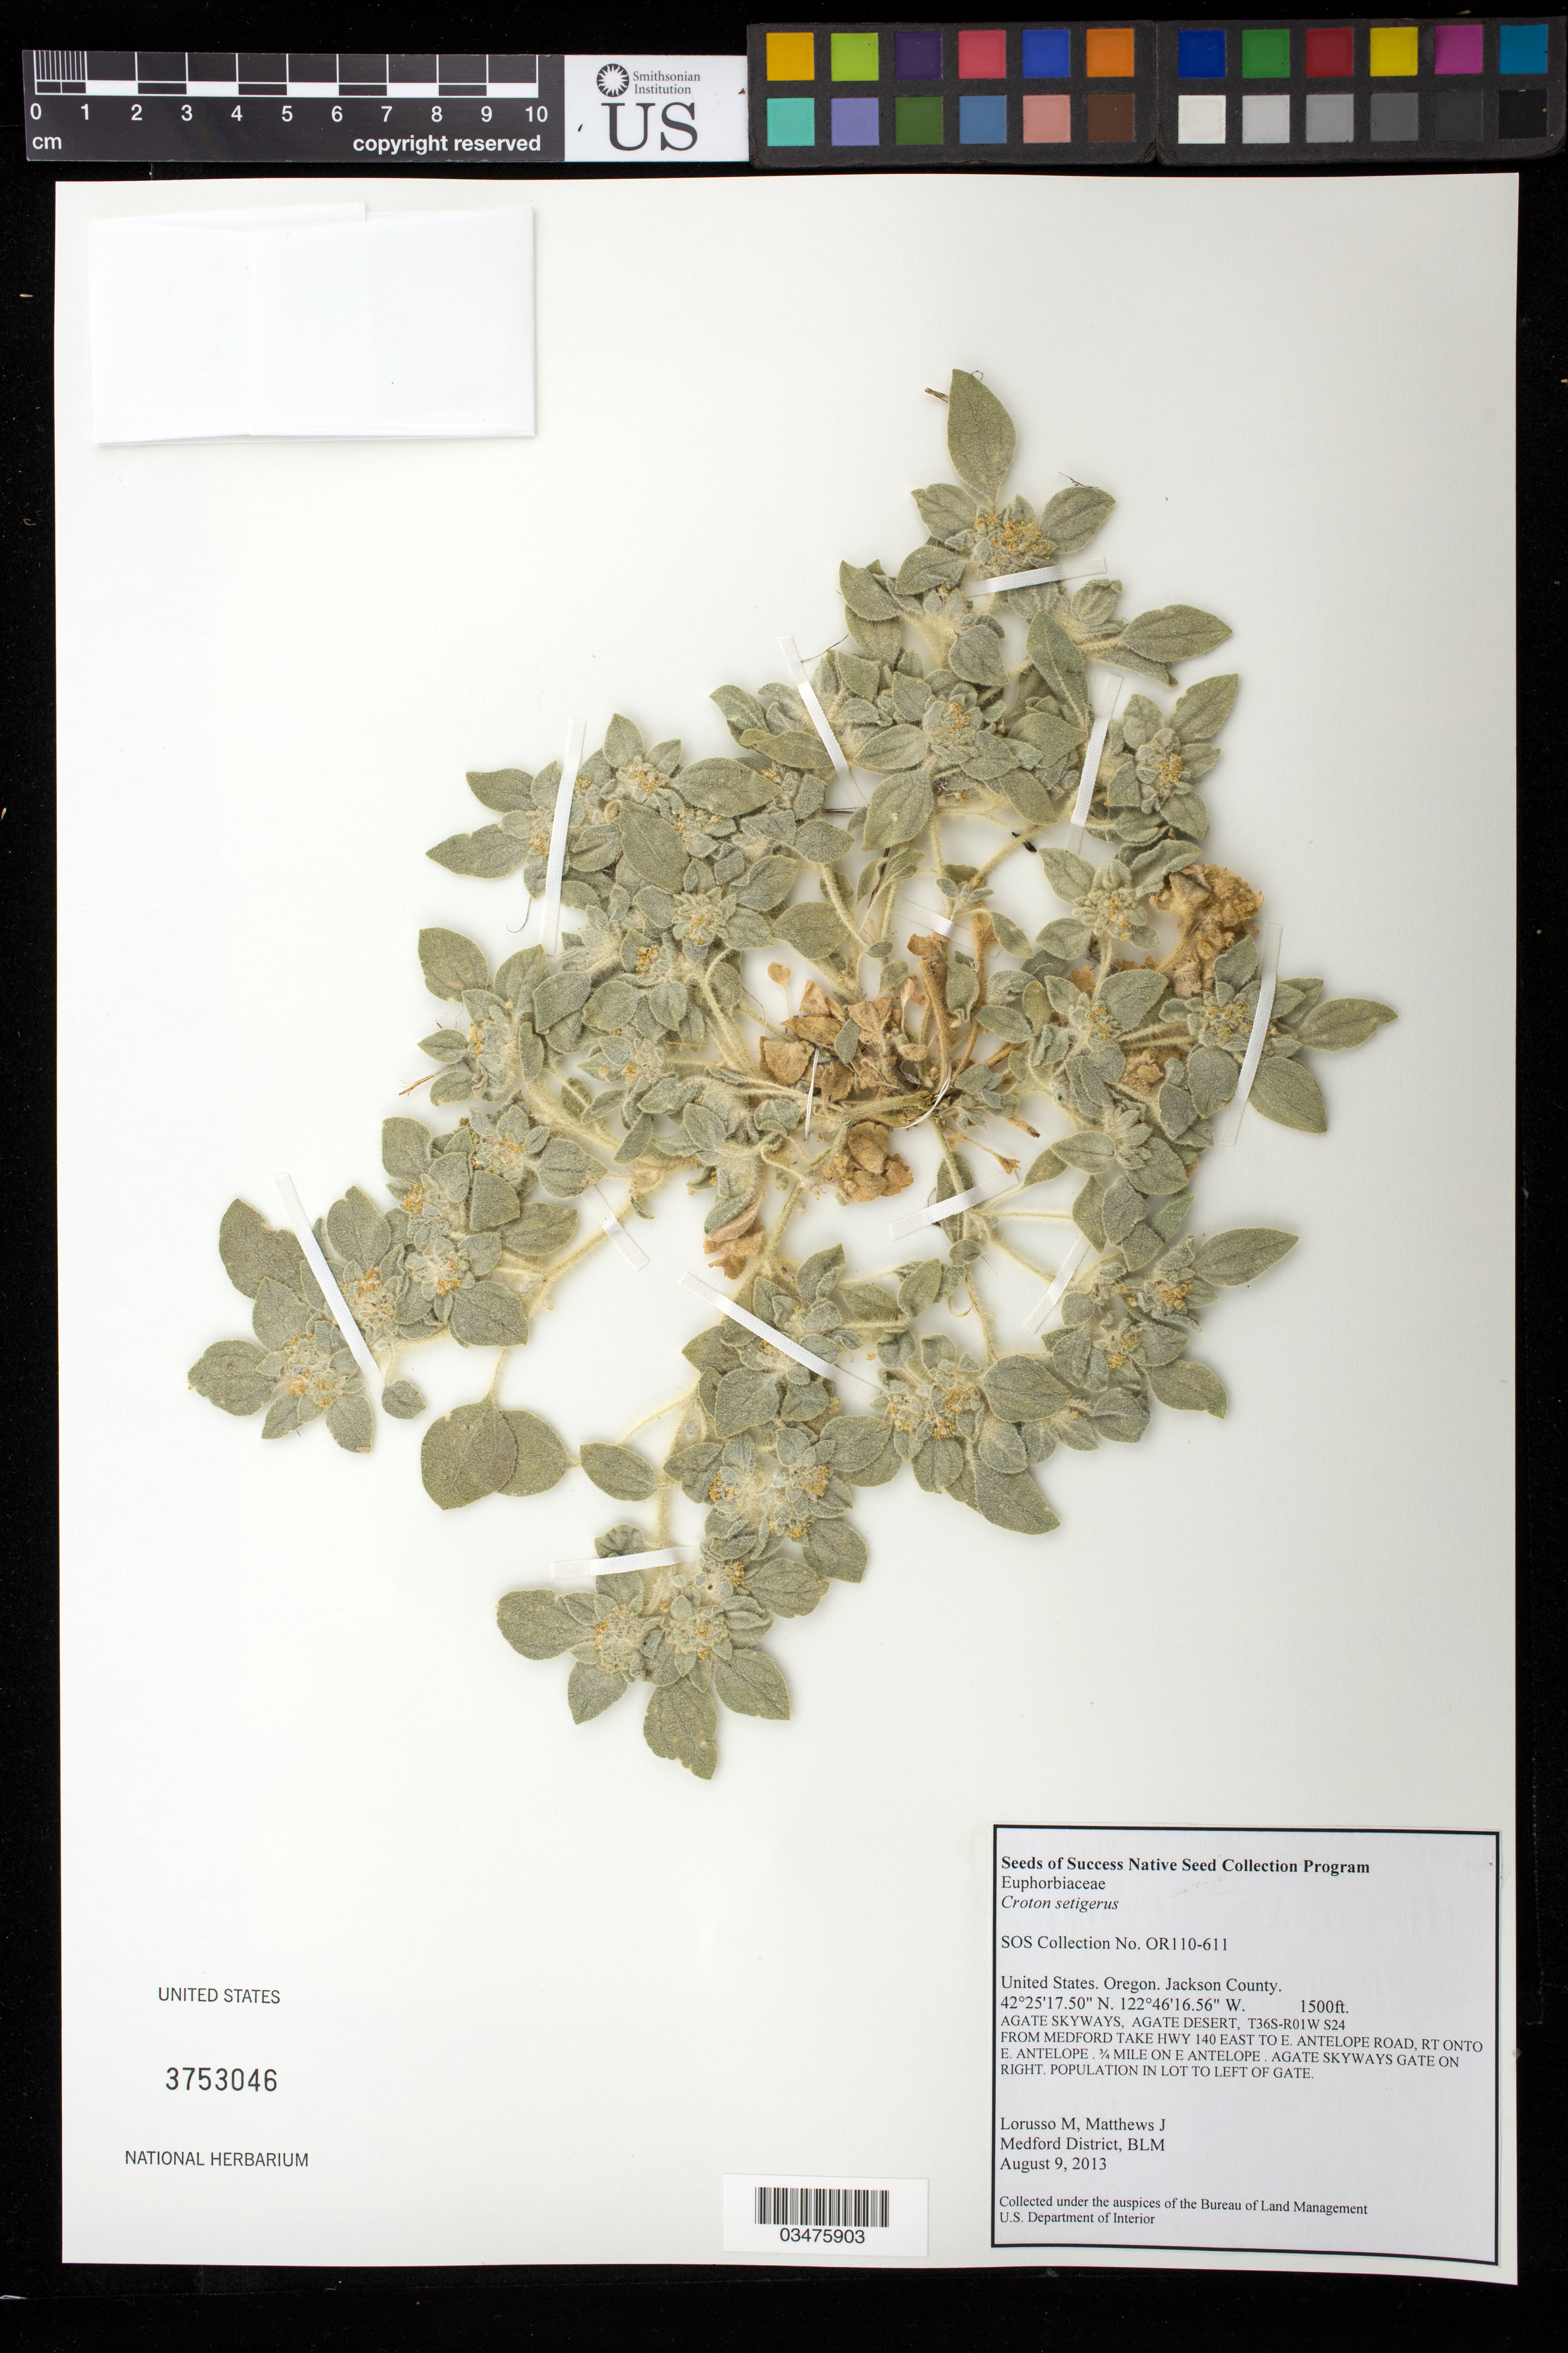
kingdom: Plantae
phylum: Tracheophyta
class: Magnoliopsida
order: Malpighiales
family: Euphorbiaceae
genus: Croton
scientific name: Croton setigerus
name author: Hook.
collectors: M. Lorusso & J. Matthews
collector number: OR110-611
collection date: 2013-08-09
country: United States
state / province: Oregon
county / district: Jackson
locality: Agate Skyways, Agate Desert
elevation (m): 457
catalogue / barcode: US 3753046